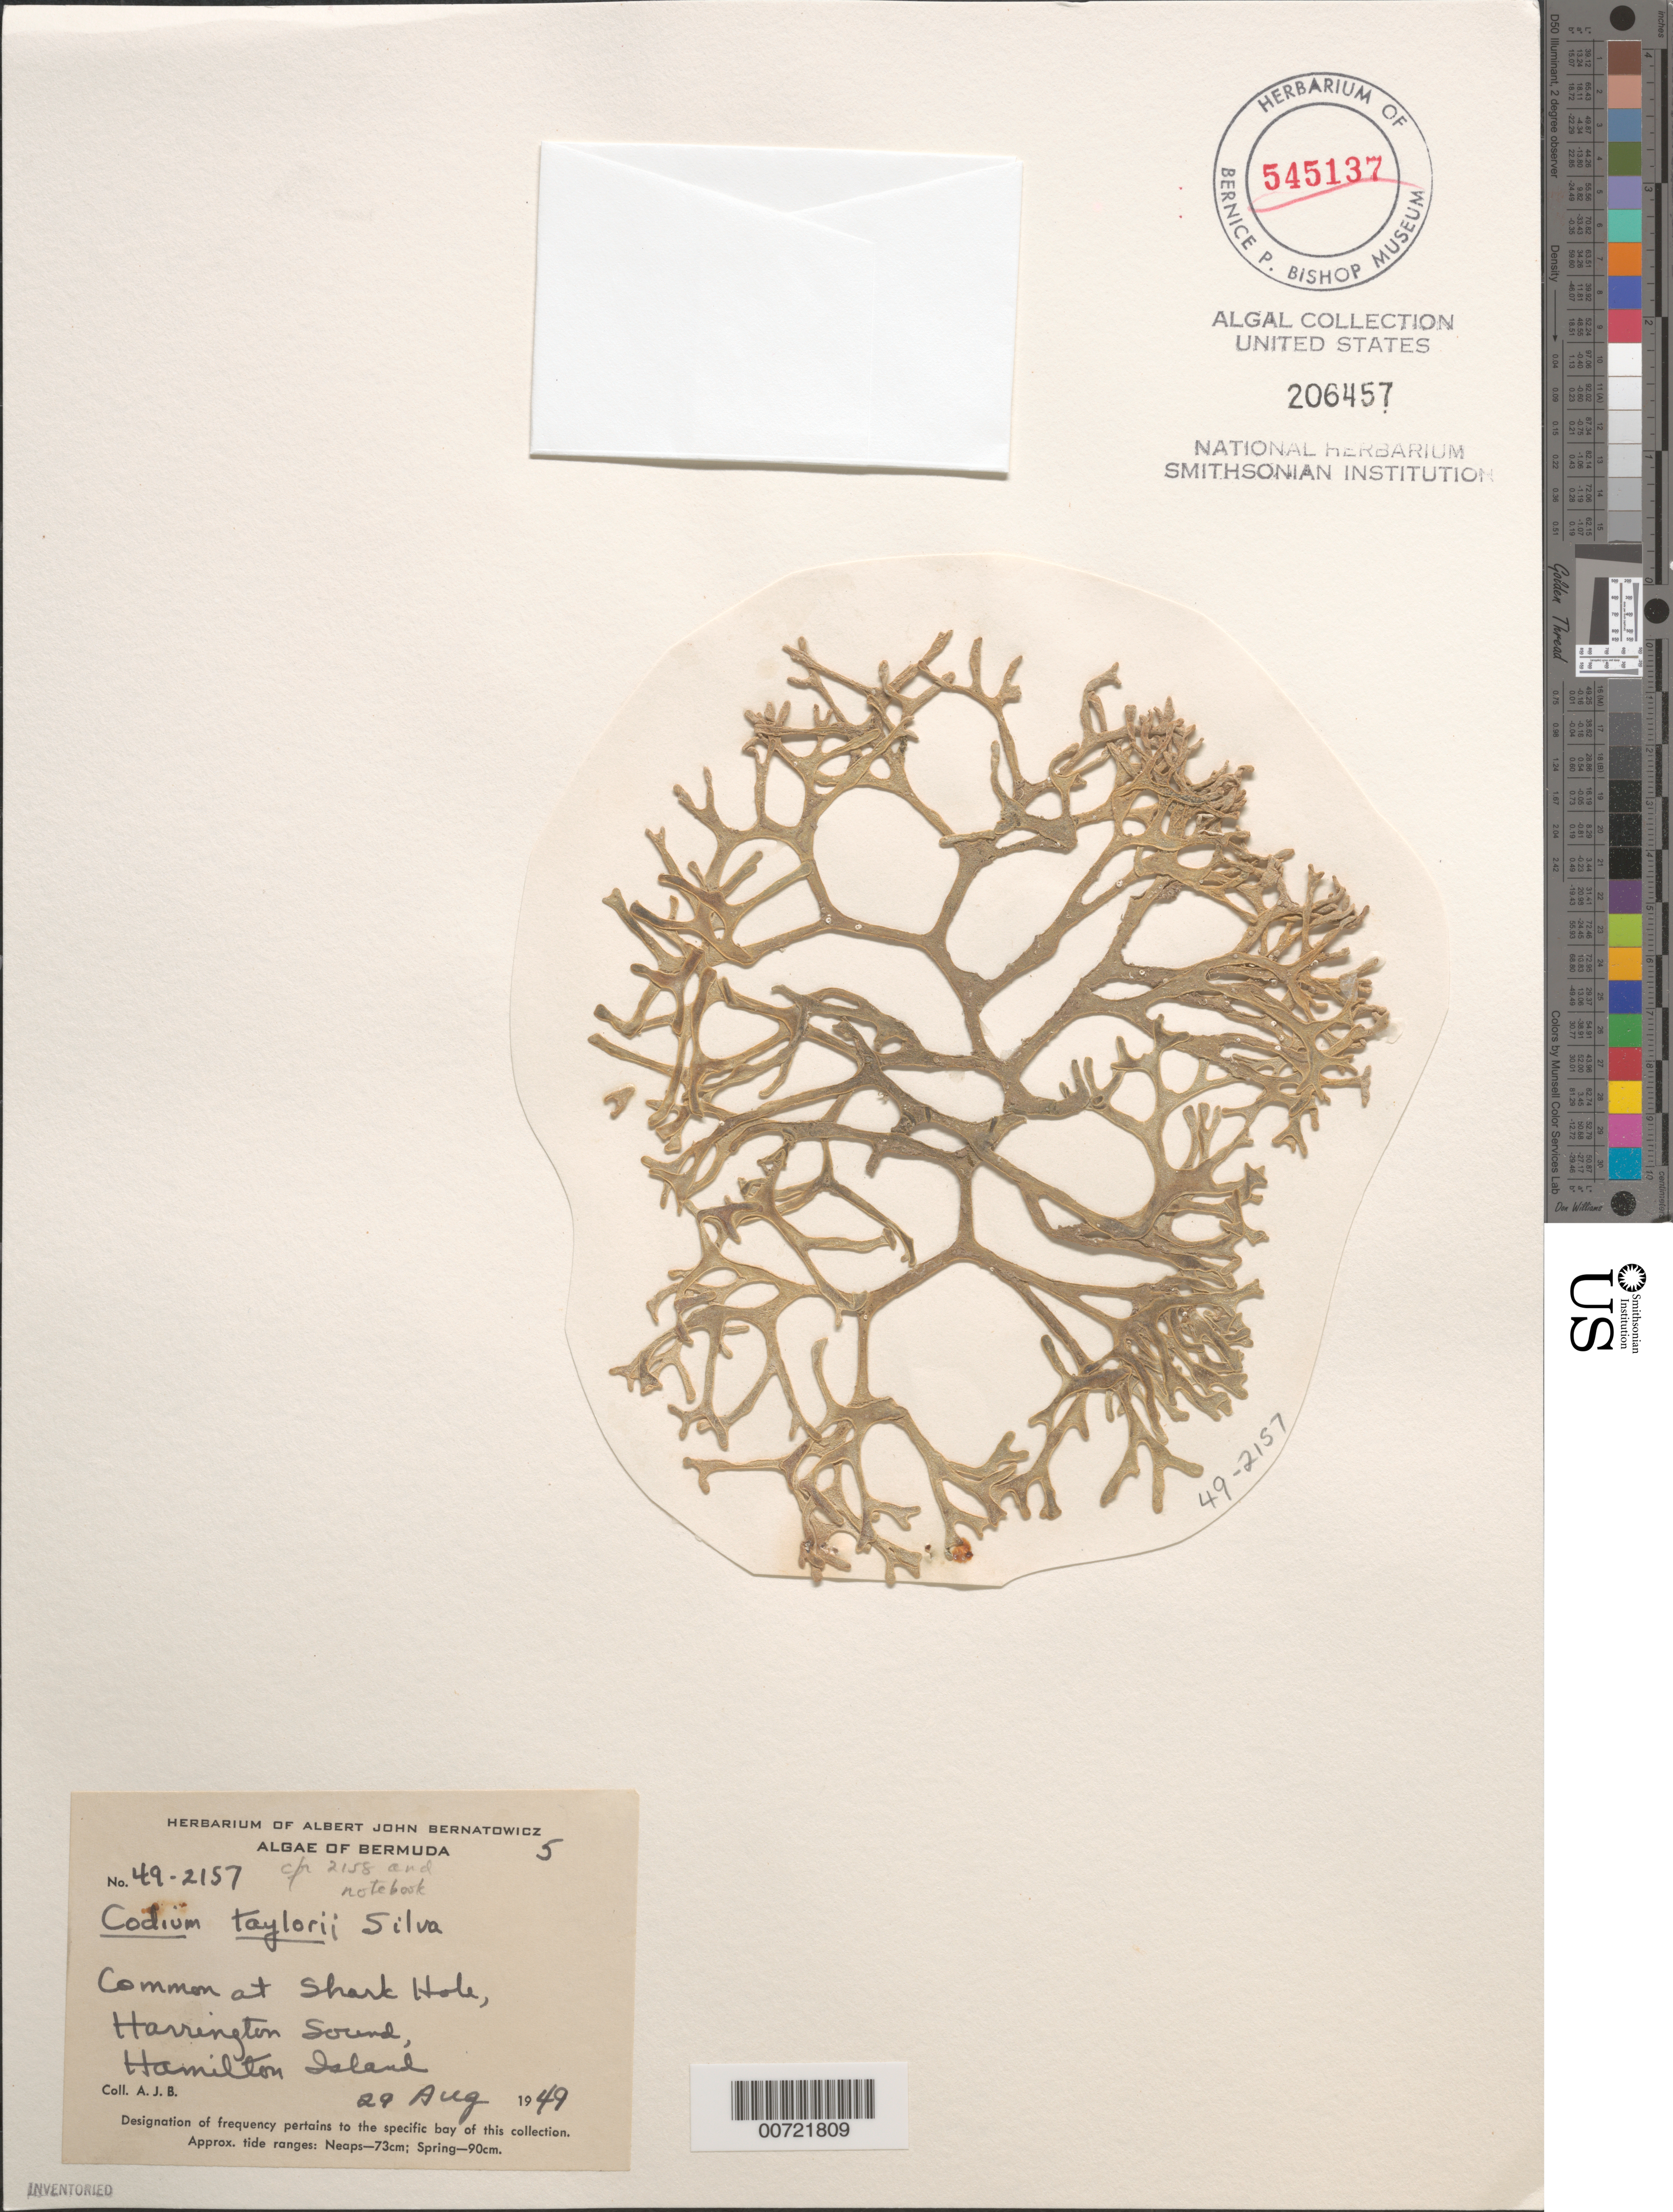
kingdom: Plantae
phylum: Chlorophyta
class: Ulvophyceae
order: Bryopsidales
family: Codiaceae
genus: Codium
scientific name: Codium taylorii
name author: P.C. Silva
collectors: A. Bernatowicz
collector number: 49-2157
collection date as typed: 29 Aug 1949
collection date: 1949-08-29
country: Bermuda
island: Bermuda Island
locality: Shark Hole, Harrington Sound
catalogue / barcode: US 206457